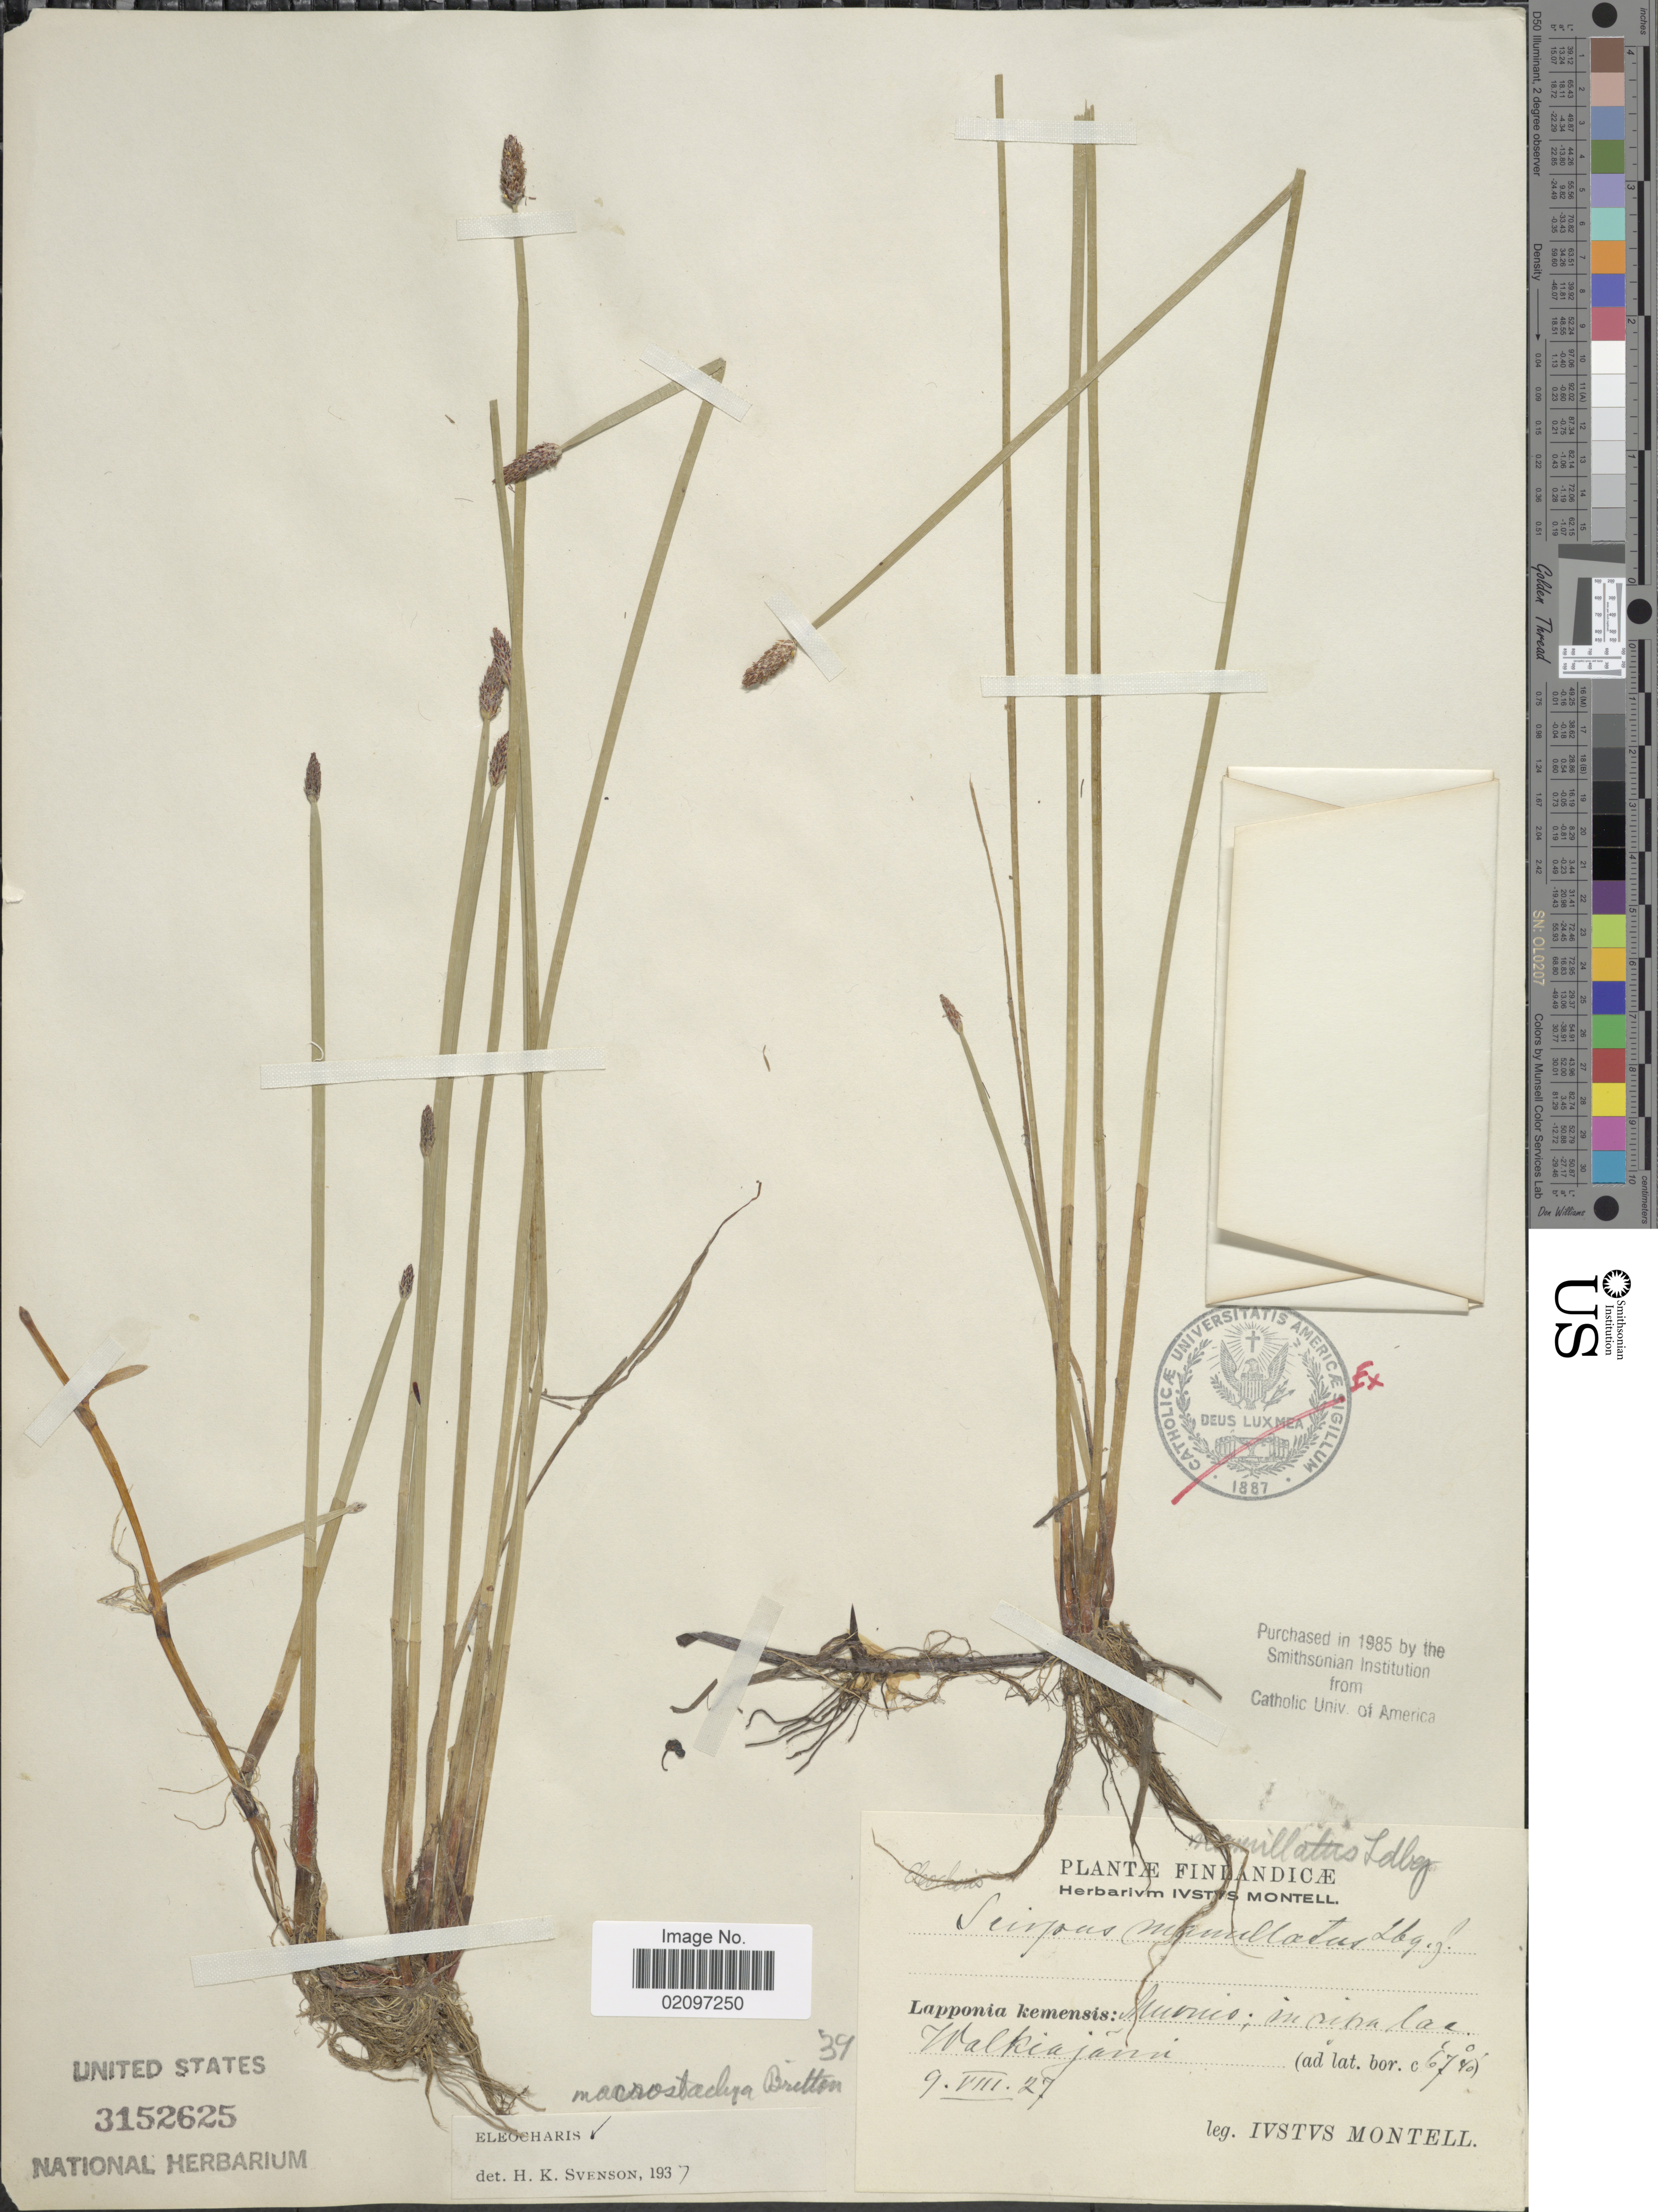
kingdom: Plantae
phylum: Tracheophyta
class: Liliopsida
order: Poales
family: Cyperaceae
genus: Eleocharis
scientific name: Eleocharis mamillata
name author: (H. Lindb.) H. Lindb.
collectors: I. Montell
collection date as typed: Transcribed d/m/y: 9/7/27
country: Finland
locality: Lapponia kemensis: Minio, in silva lax Walkiajani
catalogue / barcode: US 3152625